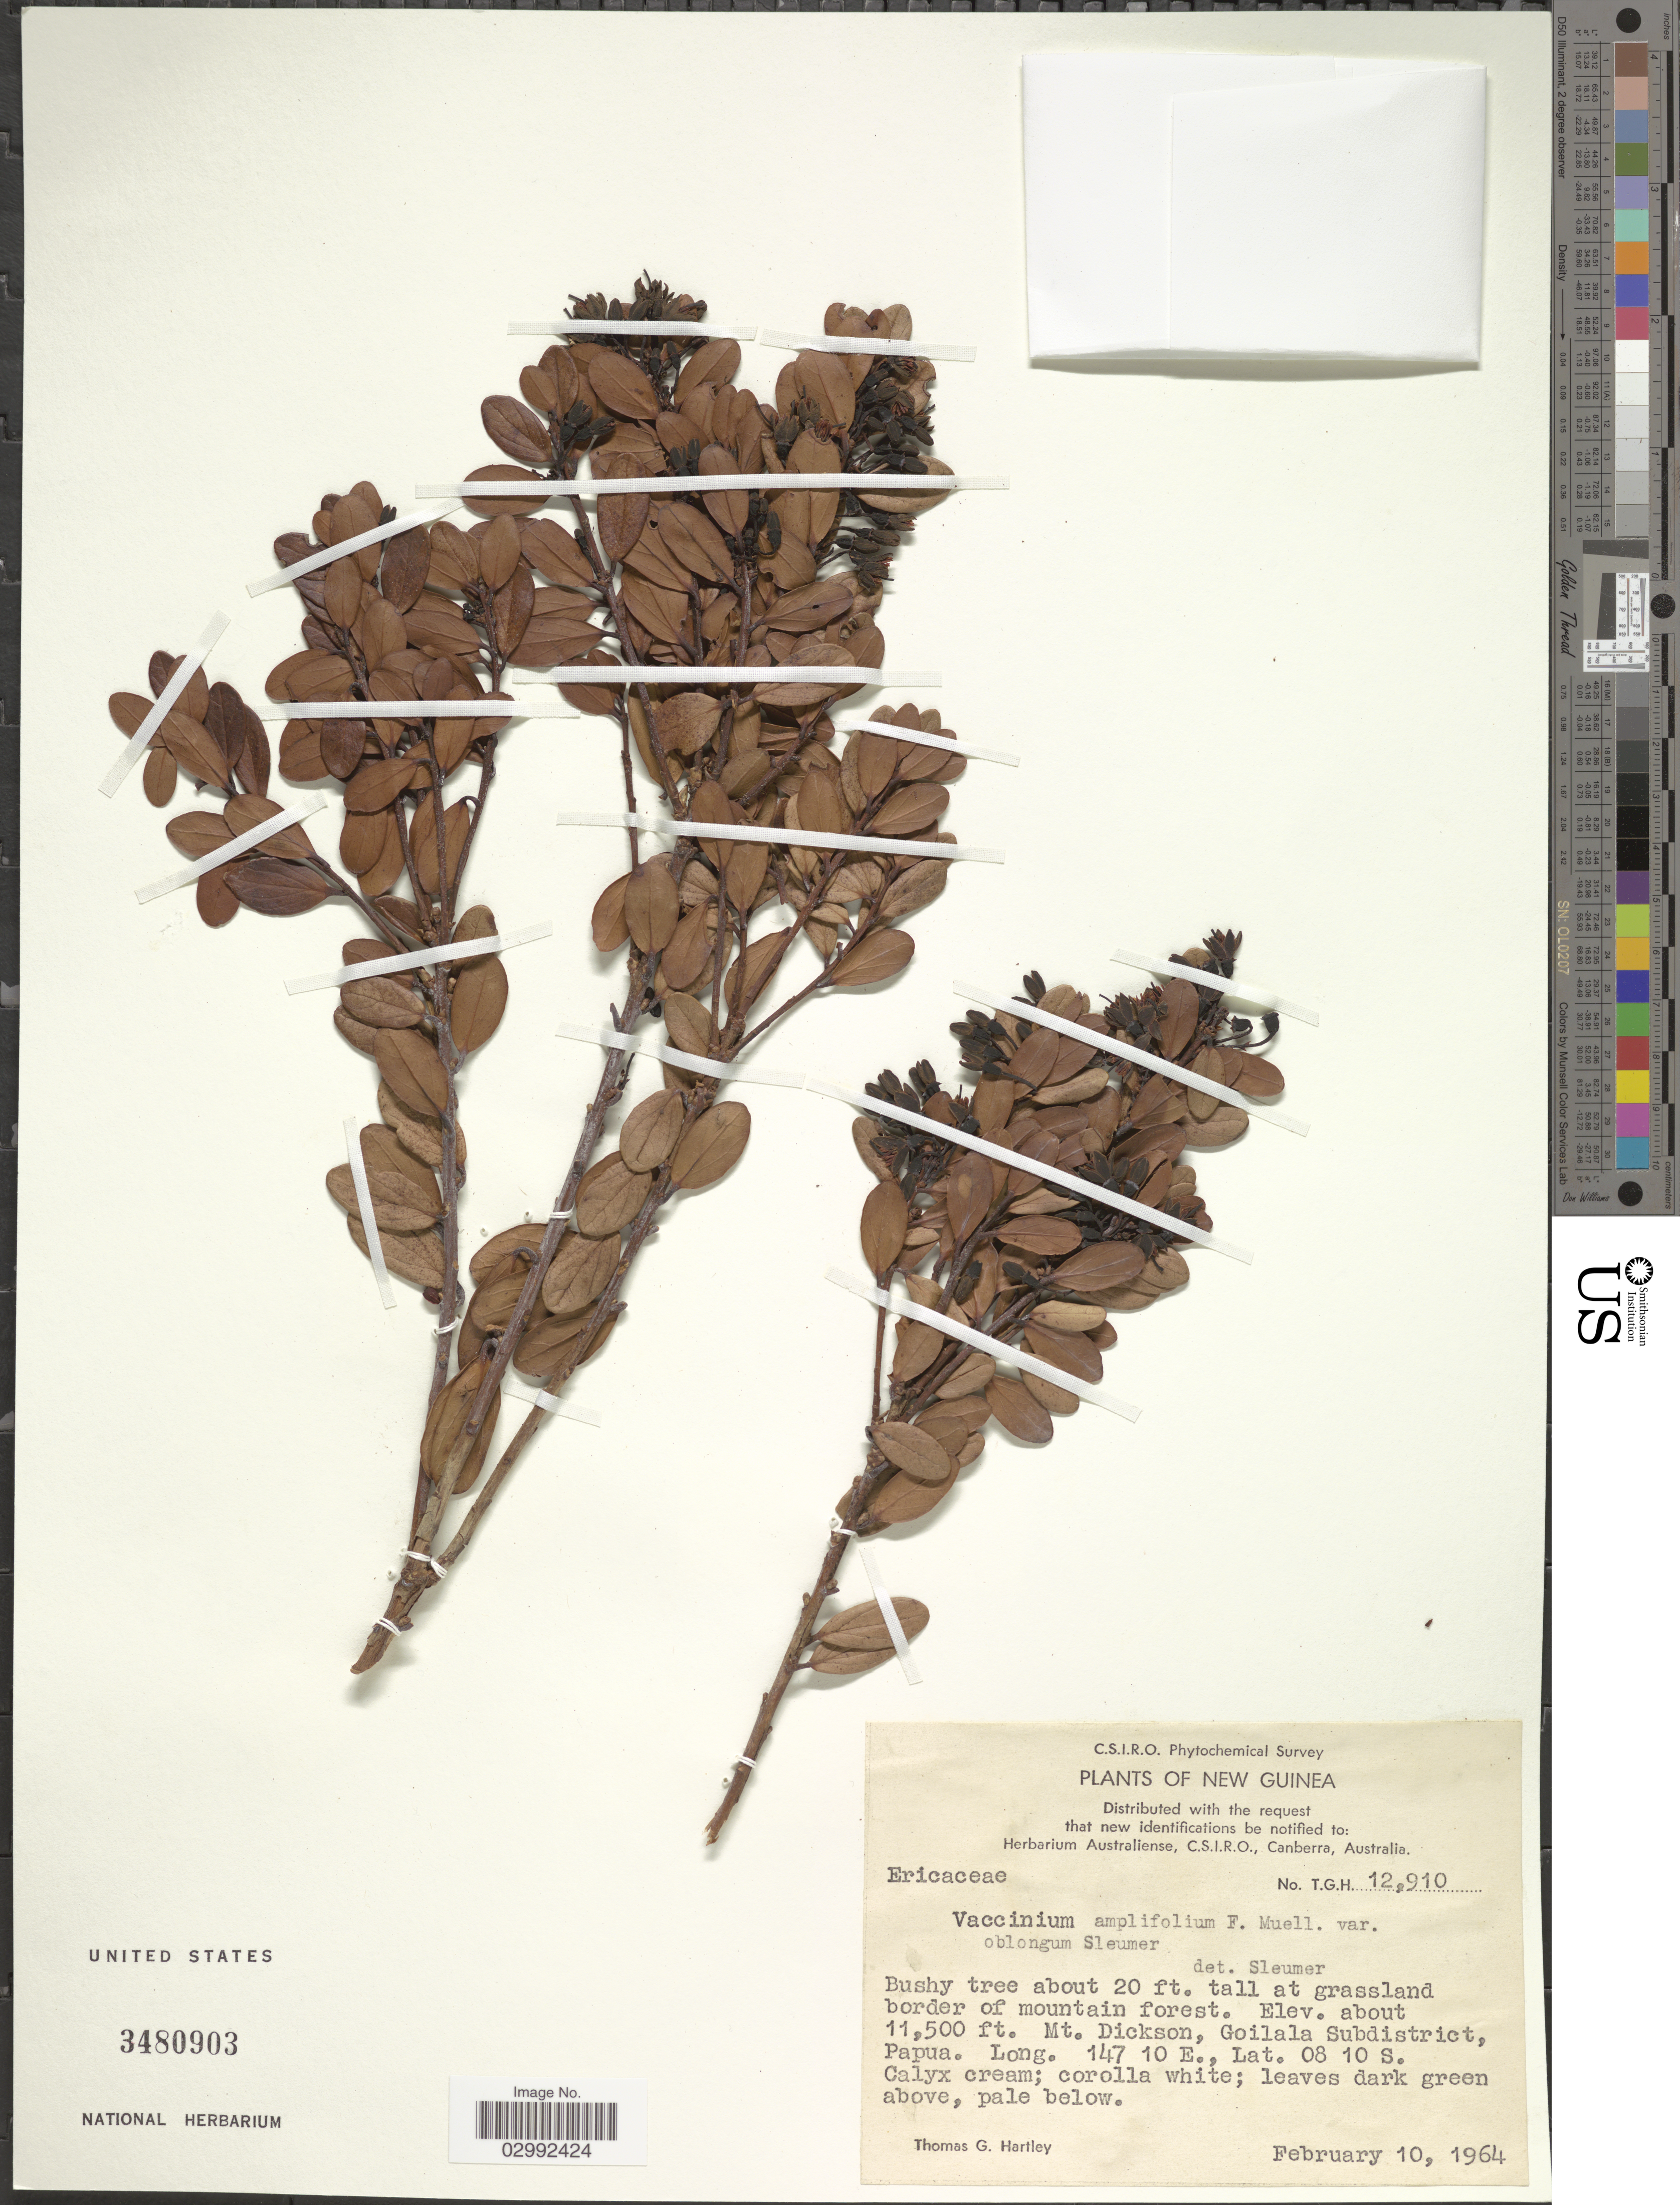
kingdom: Plantae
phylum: Tracheophyta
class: Magnoliopsida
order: Ericales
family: Ericaceae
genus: Vaccinium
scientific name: Vaccinium amplifolium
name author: F. Muell.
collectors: T. G. Hartley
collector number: T.G.H. 12910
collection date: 1964-02-10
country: Papua New Guinea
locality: New Guinea, tall at grassland border of mountain forest, Mt. Dickson, Goilala Subdistrict, Papua.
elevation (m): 3505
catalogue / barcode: US 3480903